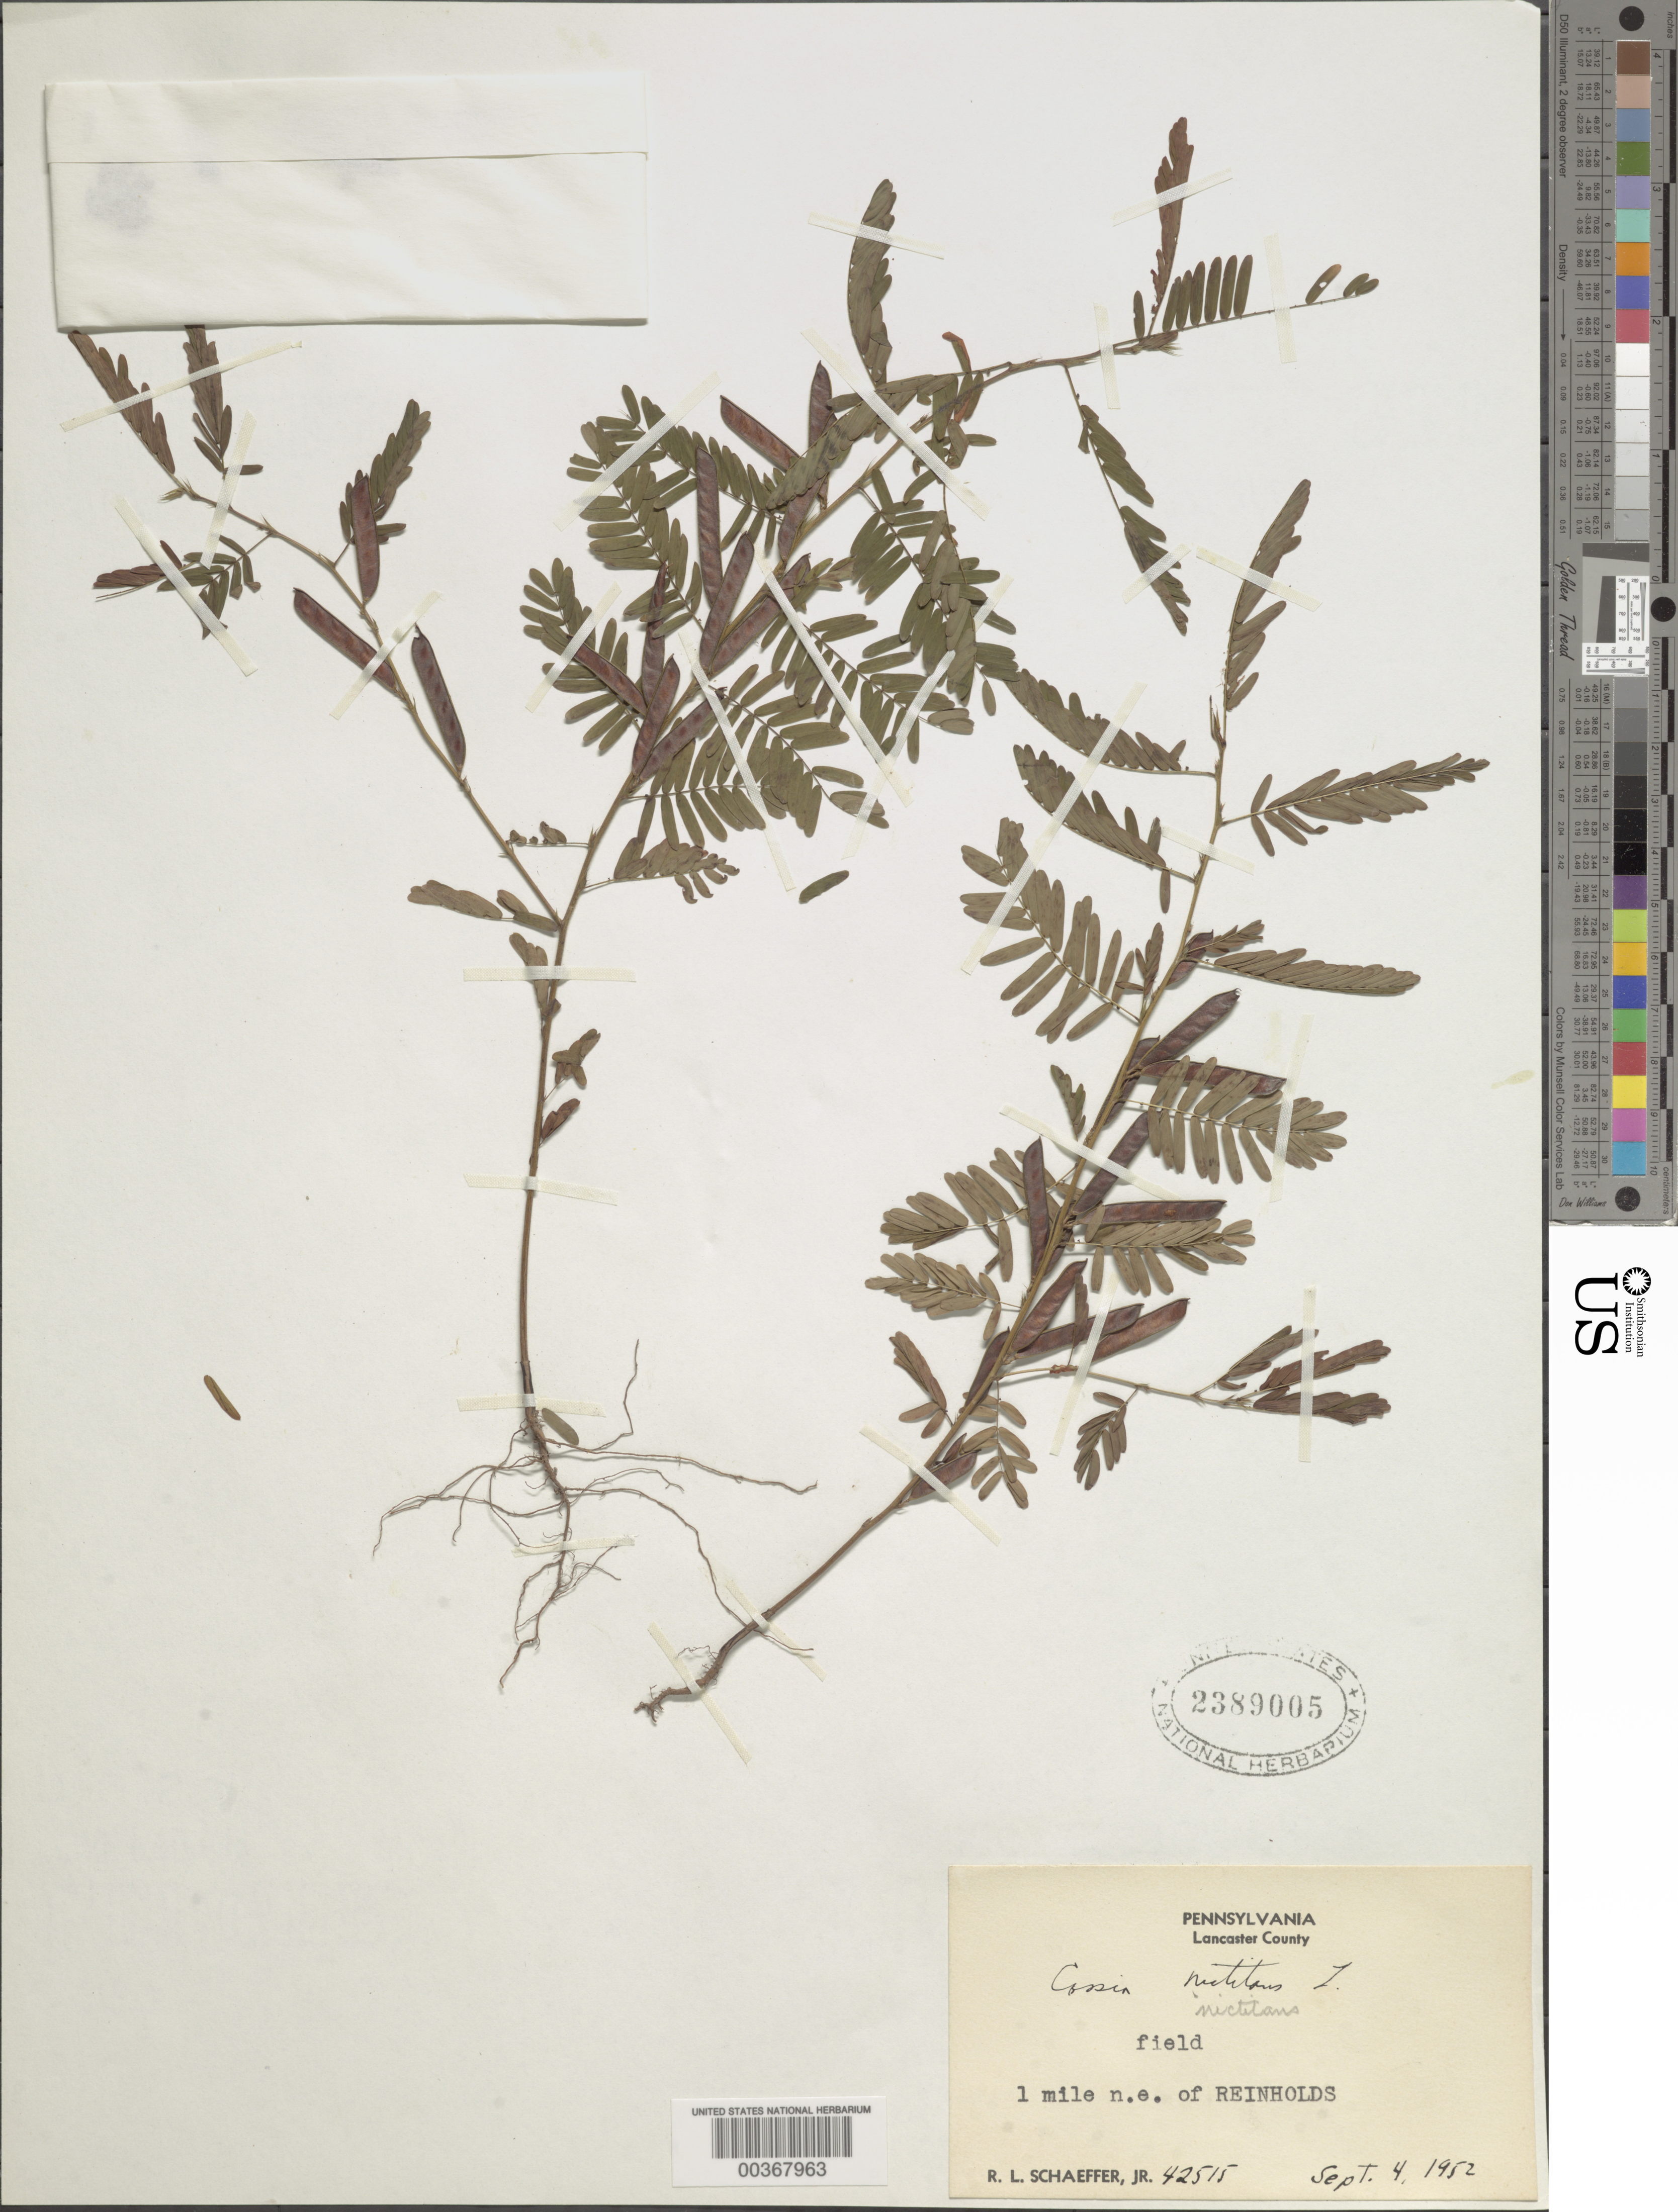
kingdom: Plantae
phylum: Tracheophyta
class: Magnoliopsida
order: Fabales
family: Fabaceae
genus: Chamaecrista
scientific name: Chamaecrista nictitans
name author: (L.) Moench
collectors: R. Schaeffer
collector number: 42515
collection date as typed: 04 Sep 1912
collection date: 1912-09-04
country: United States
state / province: Pennsylvania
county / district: Lancaster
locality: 1 mis ne of reinholds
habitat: Field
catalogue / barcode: US 2389005